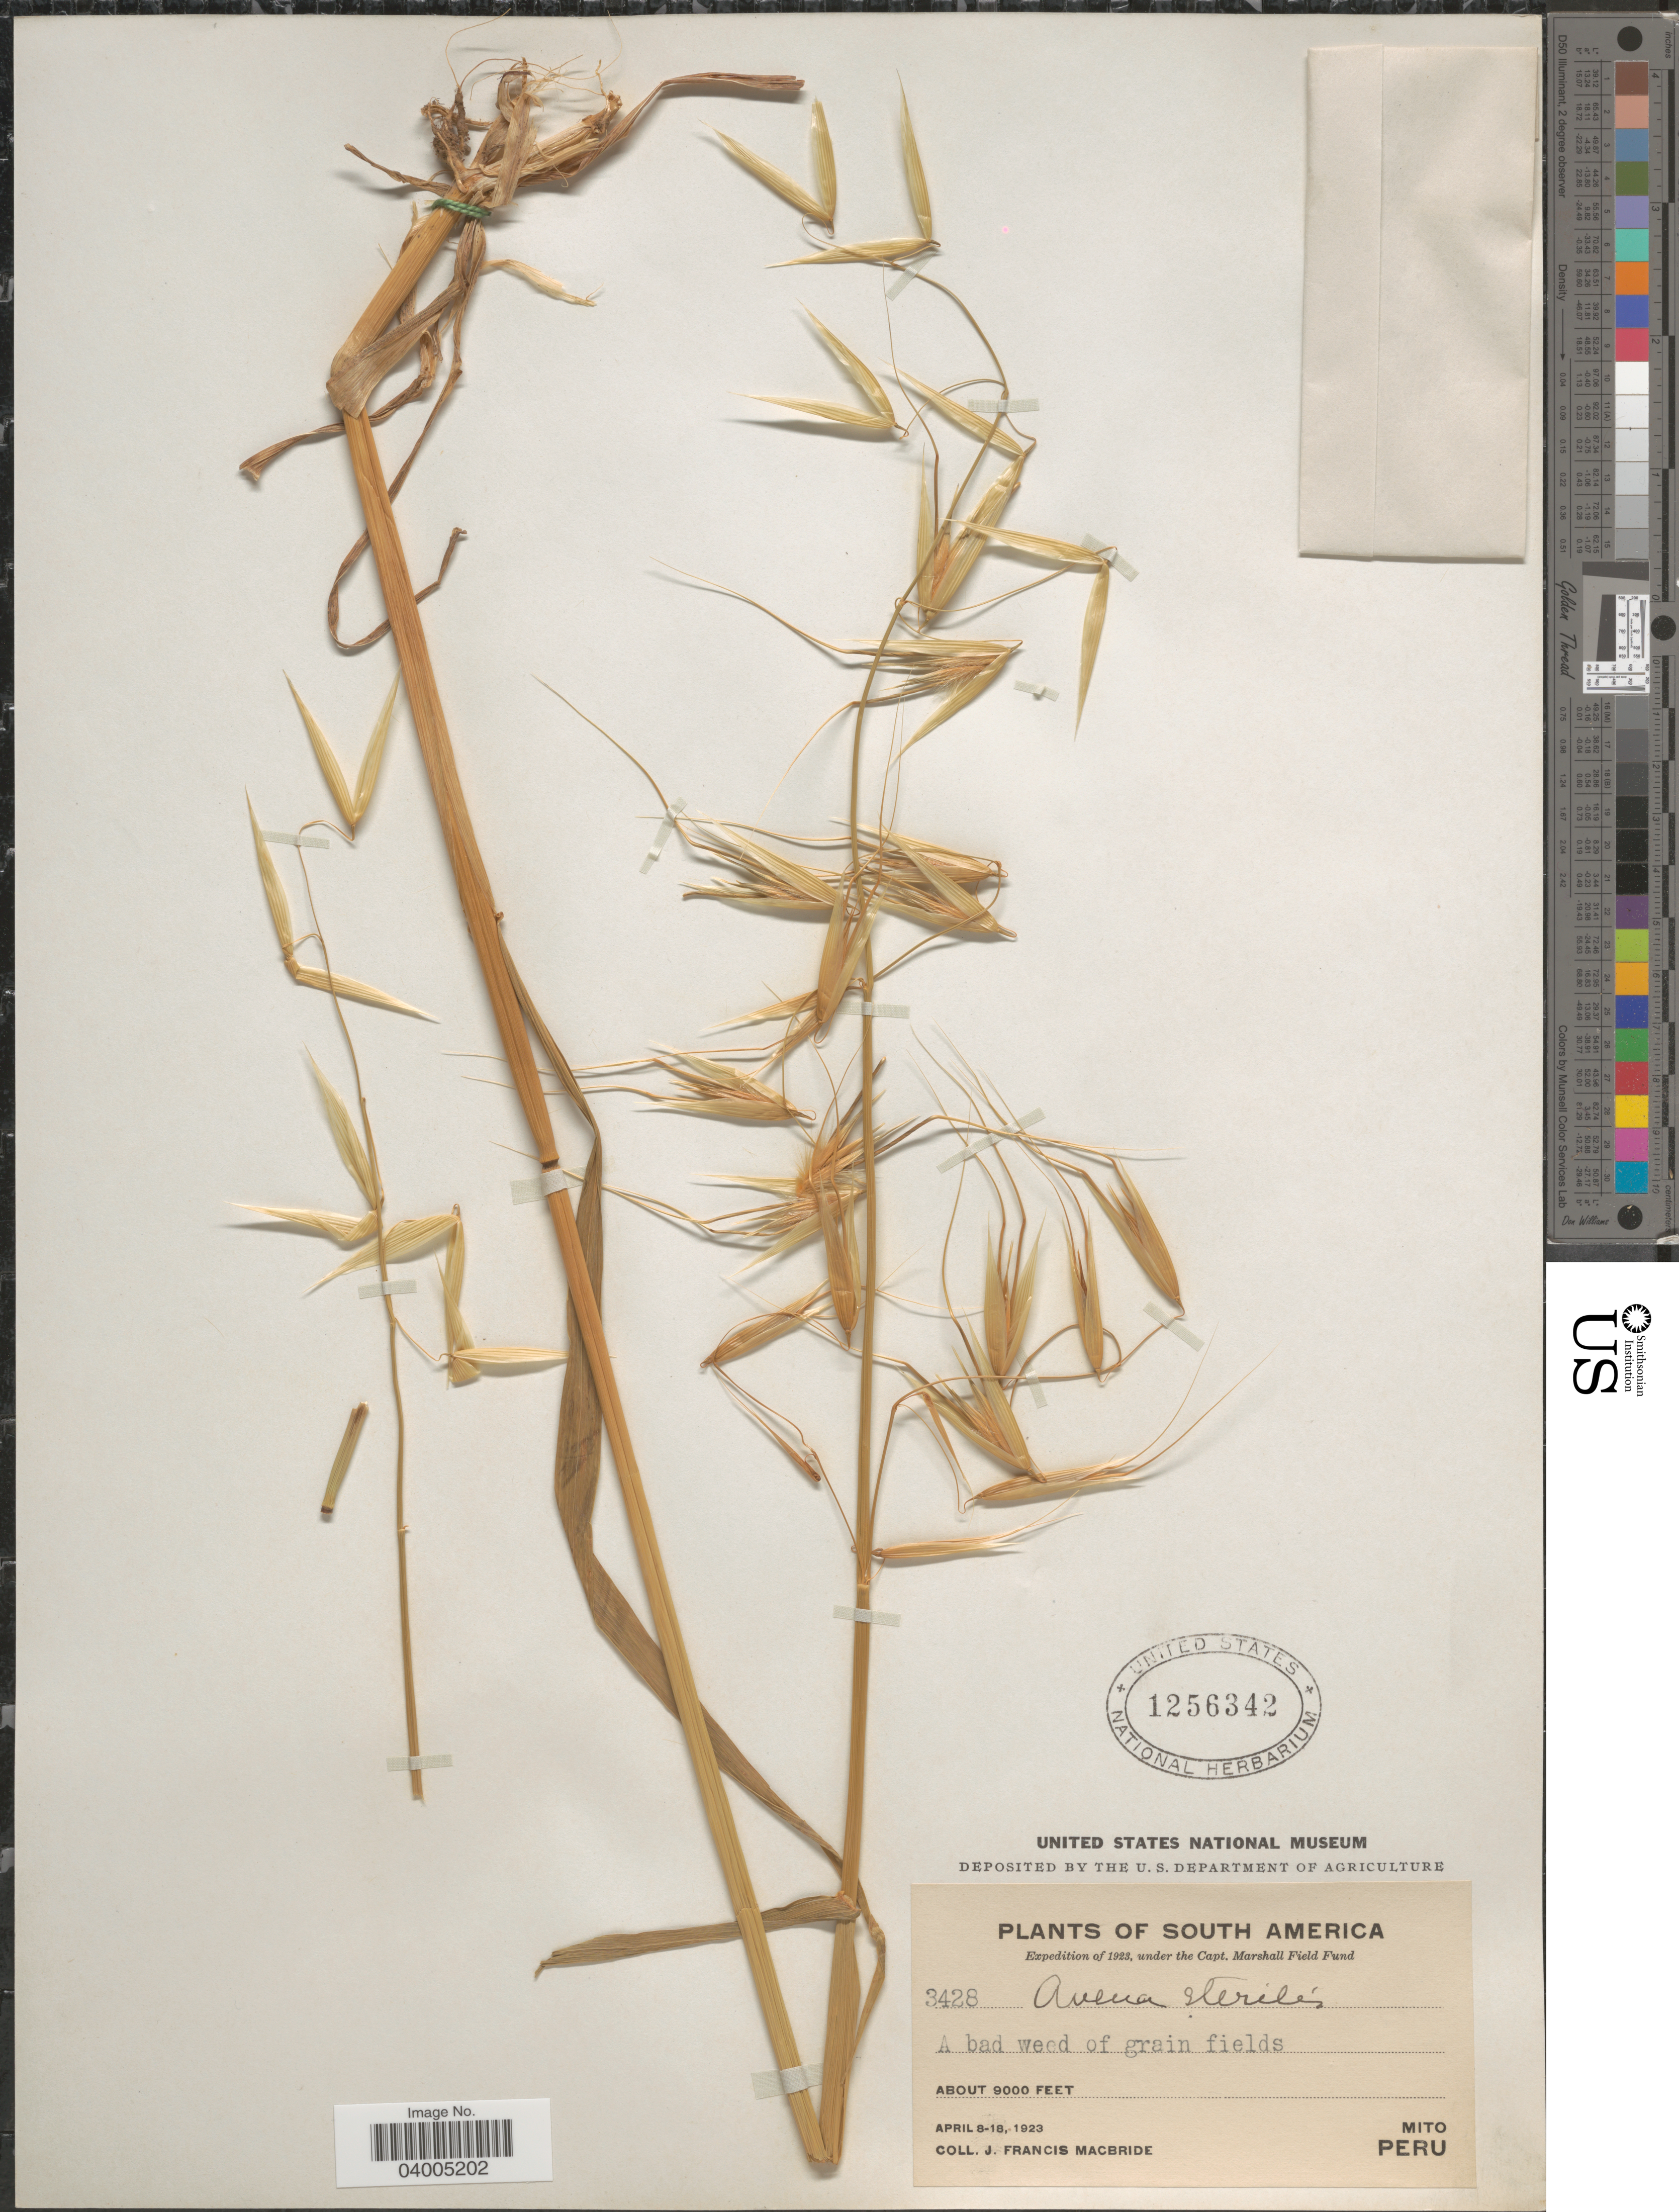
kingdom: Plantae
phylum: Tracheophyta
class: Liliopsida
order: Poales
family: Poaceae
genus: Avena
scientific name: Avena sterilis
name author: L.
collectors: J. F. Macbride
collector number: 3428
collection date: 1923-04-08/1923-04-18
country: Peru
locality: Mito.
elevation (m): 2743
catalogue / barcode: US 1256342